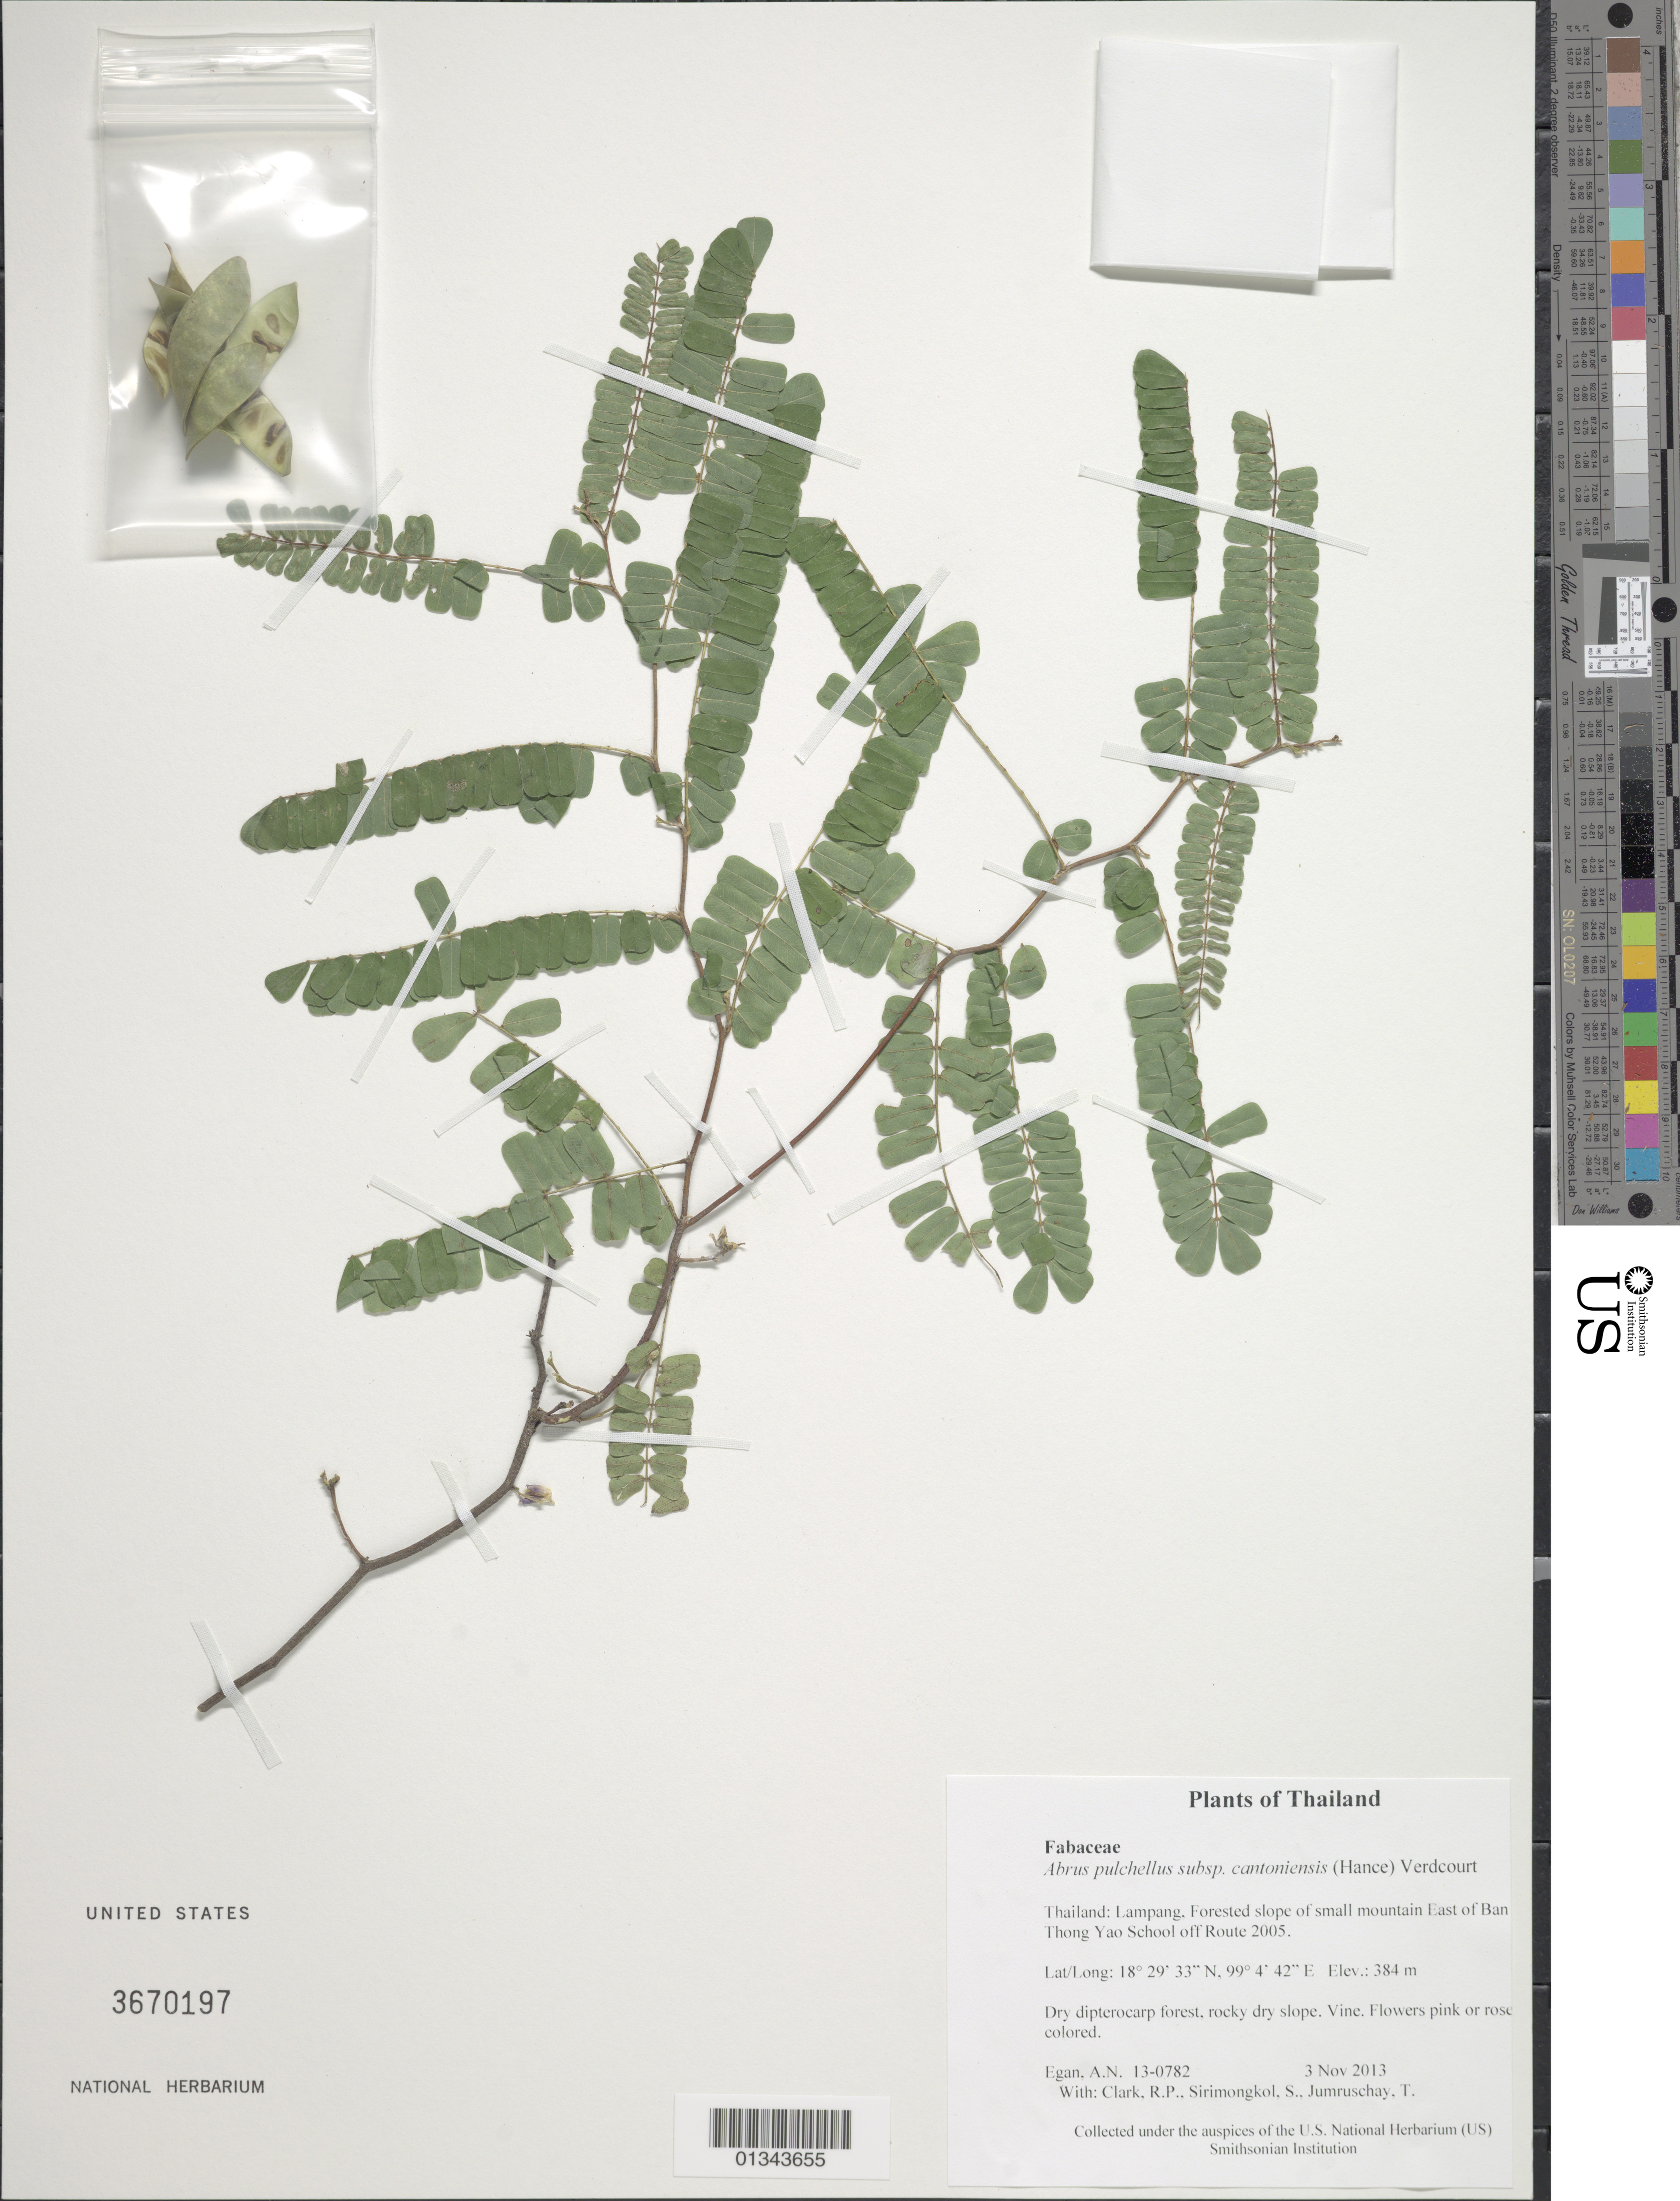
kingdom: Plantae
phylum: Tracheophyta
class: Magnoliopsida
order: Fabales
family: Fabaceae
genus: Abrus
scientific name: Abrus pulchellus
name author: Wall.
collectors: A. N. Egan, R. P. Clark, S. Sirimongkol & T. Jumruschay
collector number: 13-0782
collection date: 2013-11-03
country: Thailand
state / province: Lampang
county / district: Mueang Lampang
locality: Forested slope of small mountain East of Ban Thong Yao School off Route 2005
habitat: Dry dipterocarp forest, rocky dry slope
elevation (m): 384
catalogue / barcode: US 3670197